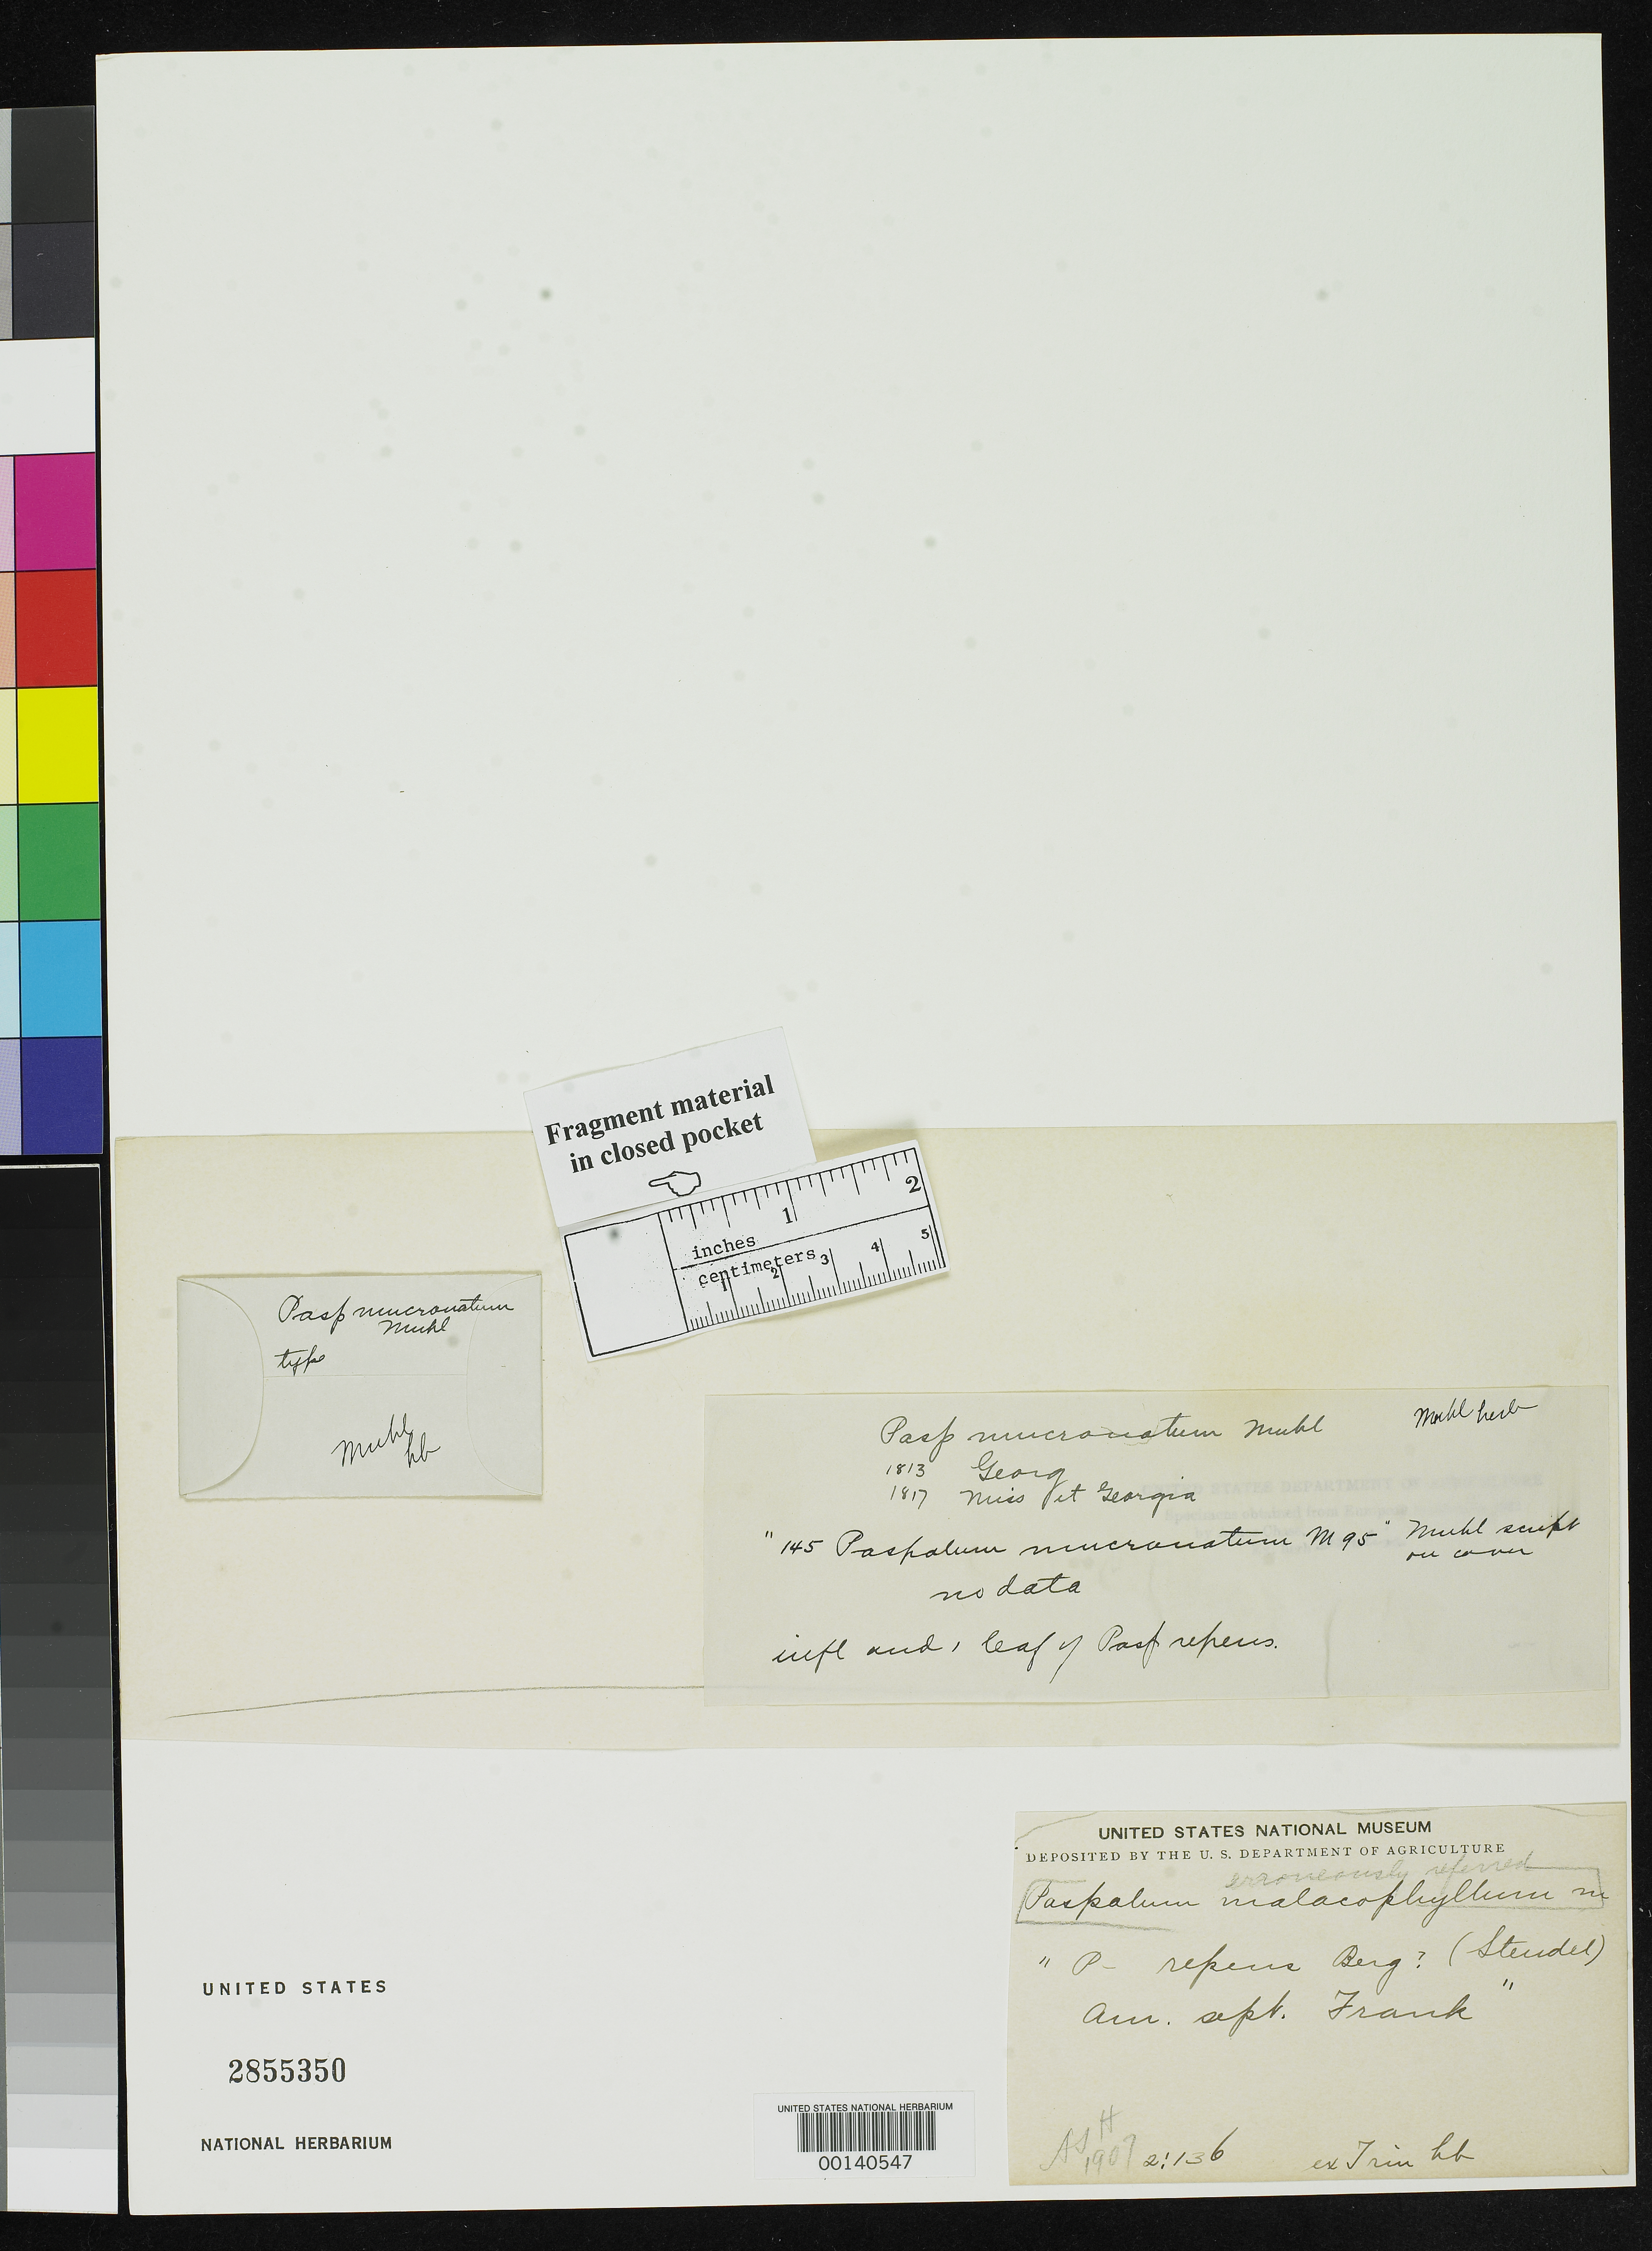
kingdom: Plantae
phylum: Tracheophyta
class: Liliopsida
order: Poales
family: Poaceae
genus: Paspalum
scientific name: Paspalum mucronatum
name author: Muhl.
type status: Type Fragment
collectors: H. Muhlenberg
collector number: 95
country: United States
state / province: Georgia / Mississippi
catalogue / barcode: US 2855350